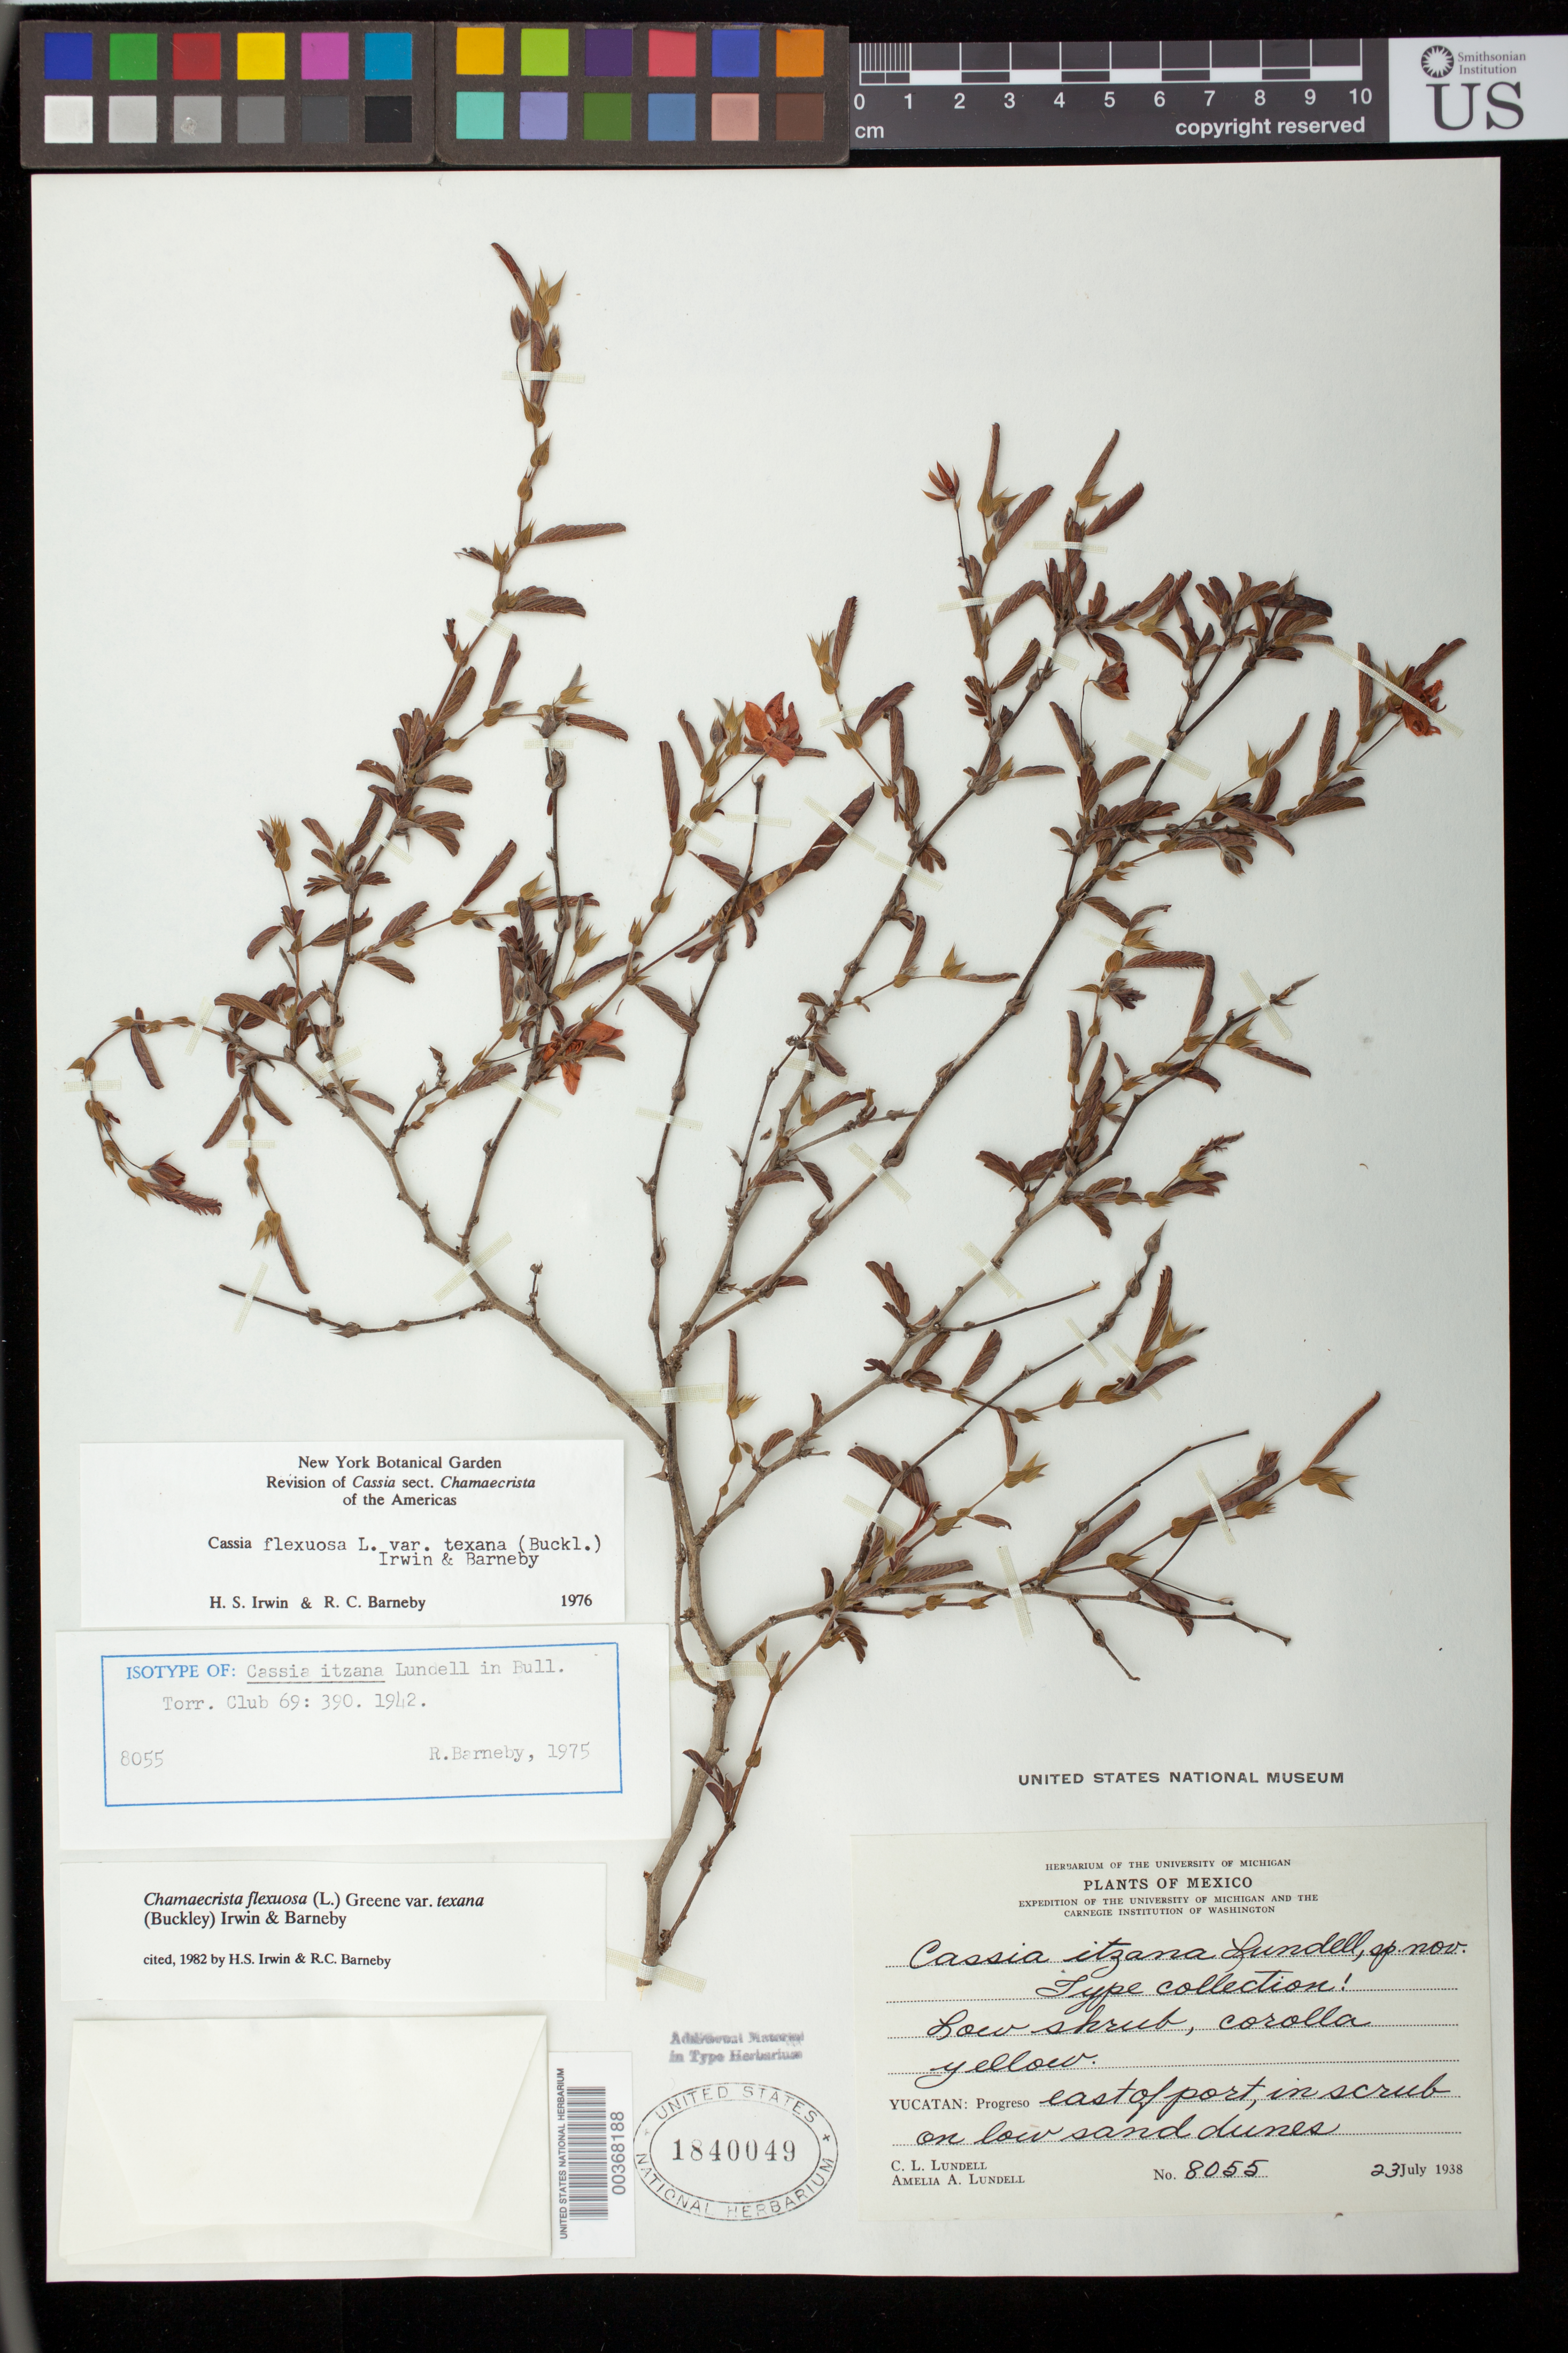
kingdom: Plantae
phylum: Tracheophyta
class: Magnoliopsida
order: Fabales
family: Fabaceae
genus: Chamaecrista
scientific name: Chamaecrista flexuosa var. texana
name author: (Buckley) H.S. Irwin & Barneby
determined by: Irwin, Howard S.; Barneby, R. C.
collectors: C. L. Lundell & A. A. Lundell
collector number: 8055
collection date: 1938-07-23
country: Mexico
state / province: Yucatán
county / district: Progreso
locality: east of port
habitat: in scrub on low sand dunes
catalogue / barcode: US 1840049